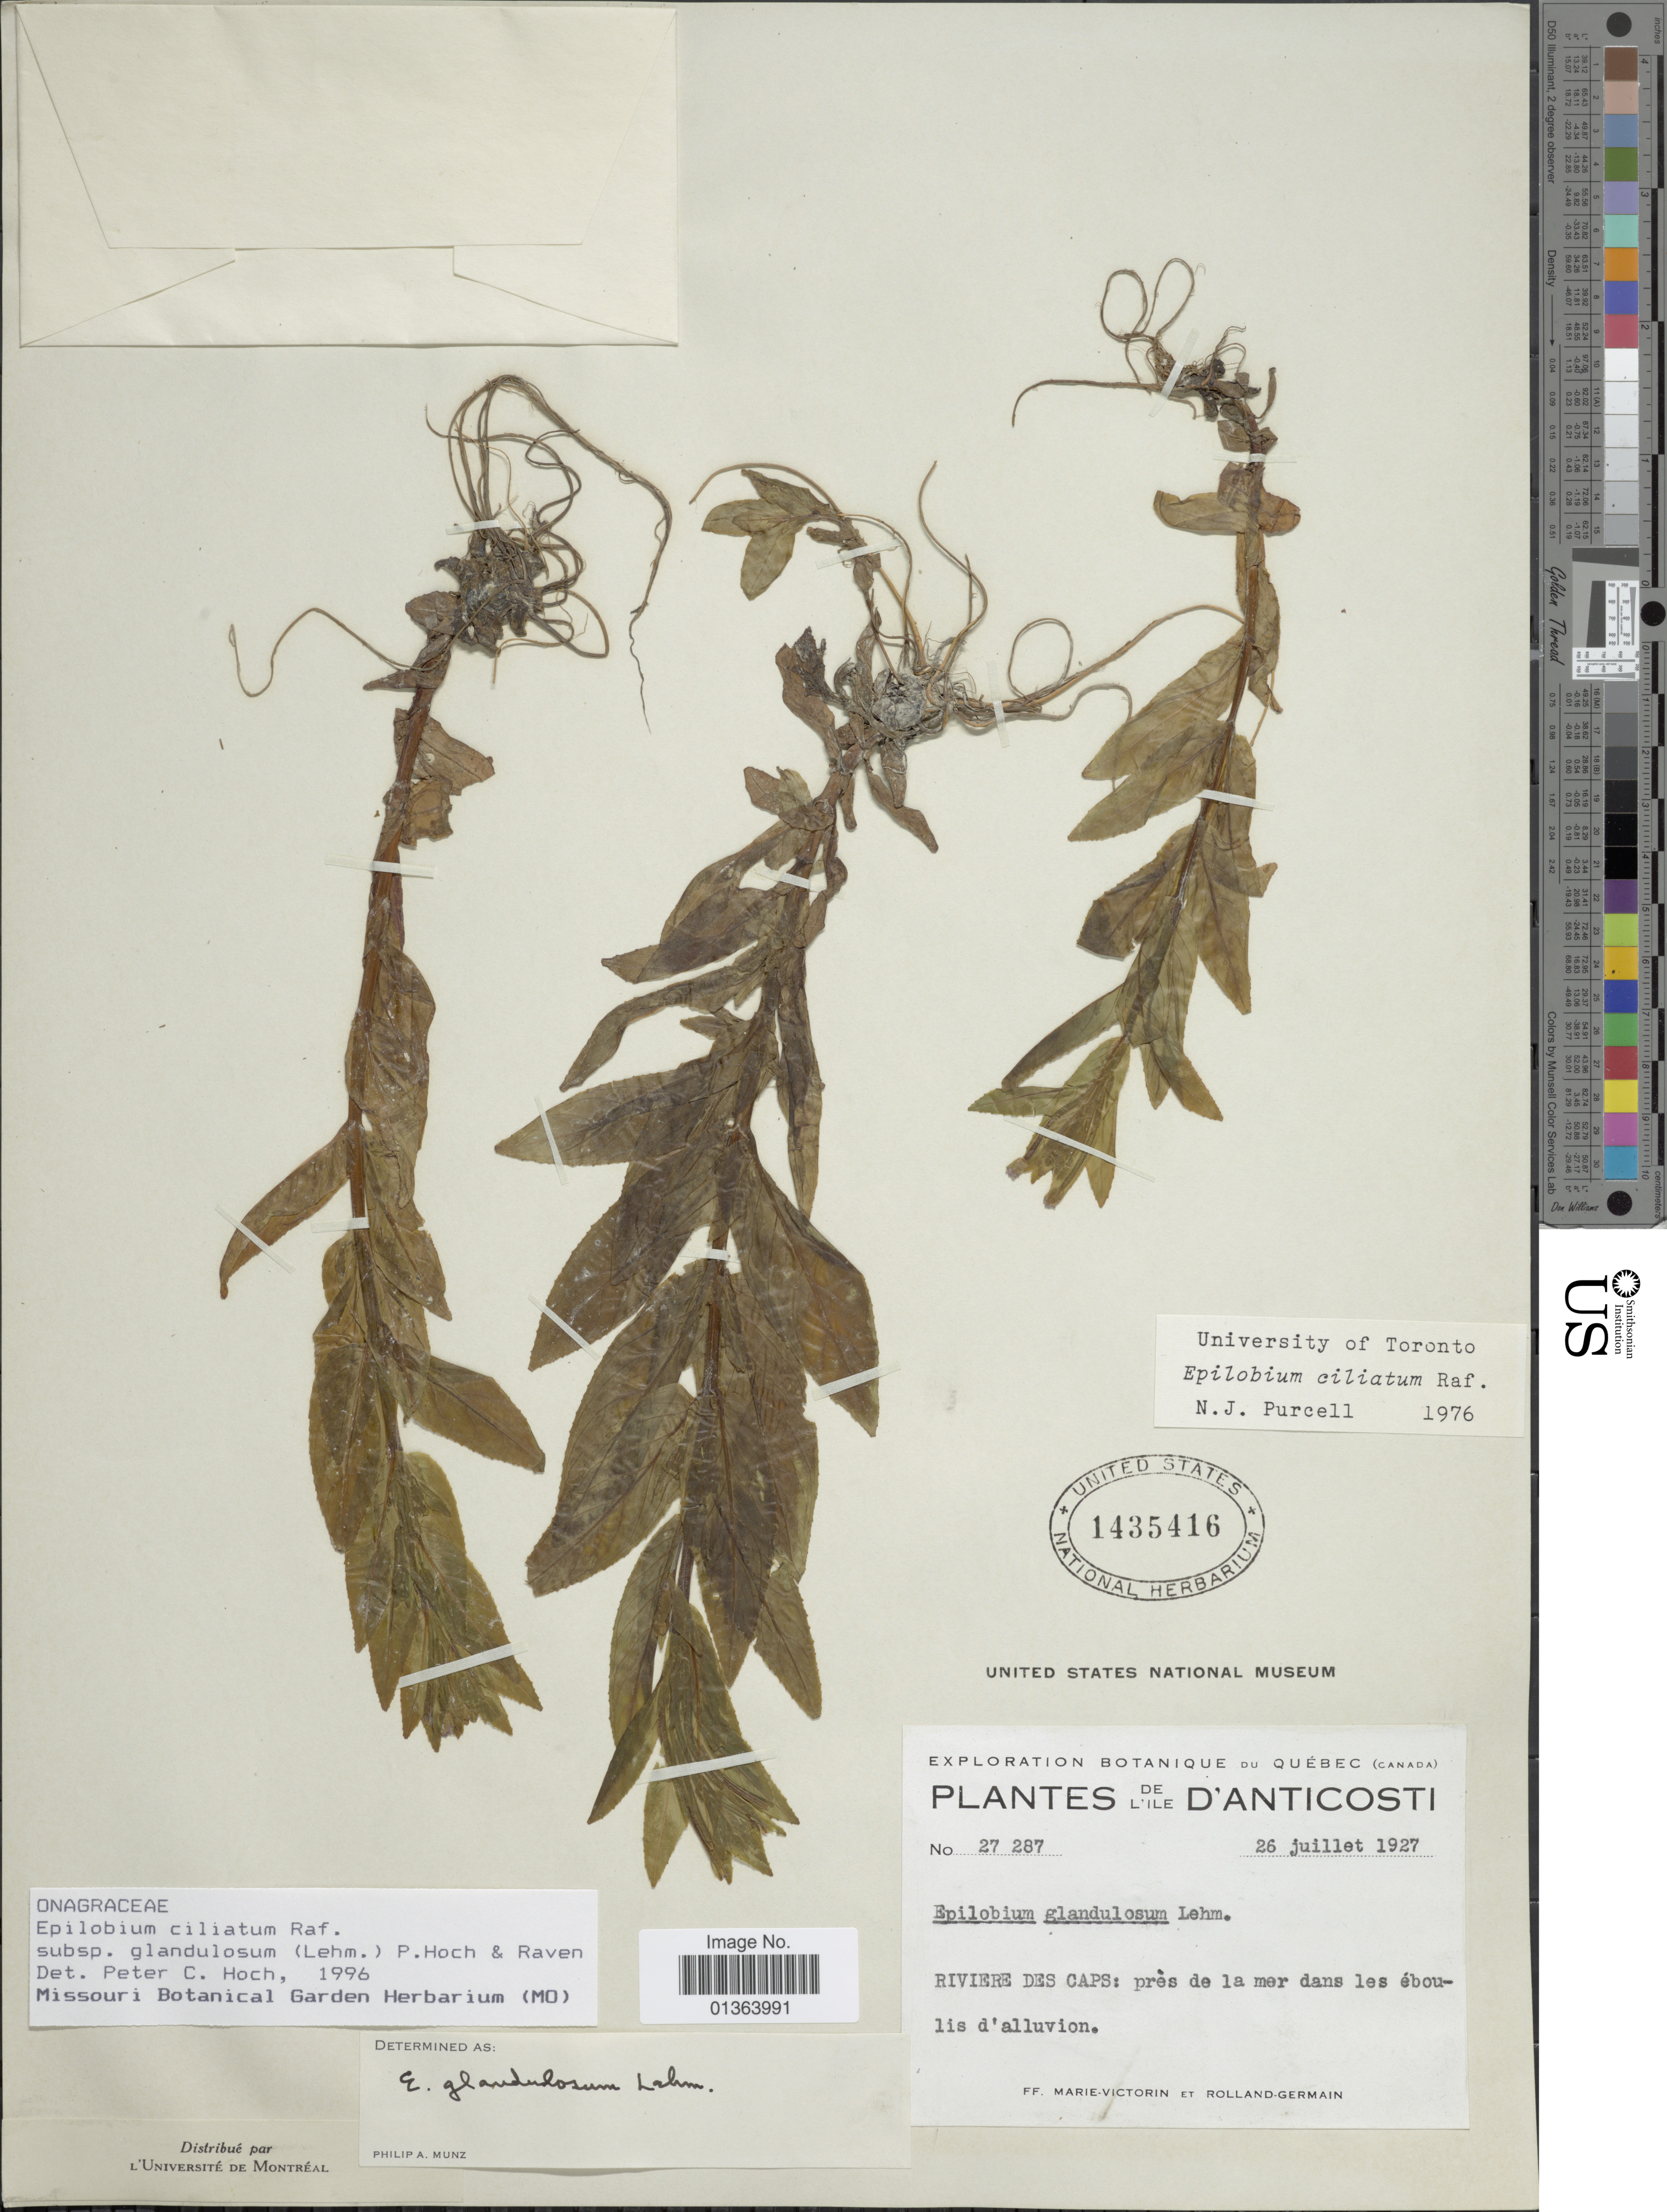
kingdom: Plantae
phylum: Tracheophyta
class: Magnoliopsida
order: Myrtales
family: Onagraceae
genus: Epilobium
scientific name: Epilobium ciliatum subsp. glandulosum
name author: (Lehm.) Hoch & P.H. Raven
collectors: Fr. Marie-Victorin & Rolland-Germain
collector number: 27287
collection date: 1927-07-26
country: Canada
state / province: Quebec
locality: L'Ile D'Anticosti. Riviere des Caps: près de la mer dans les éboulis d'alluvion.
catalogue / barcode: US 1435416